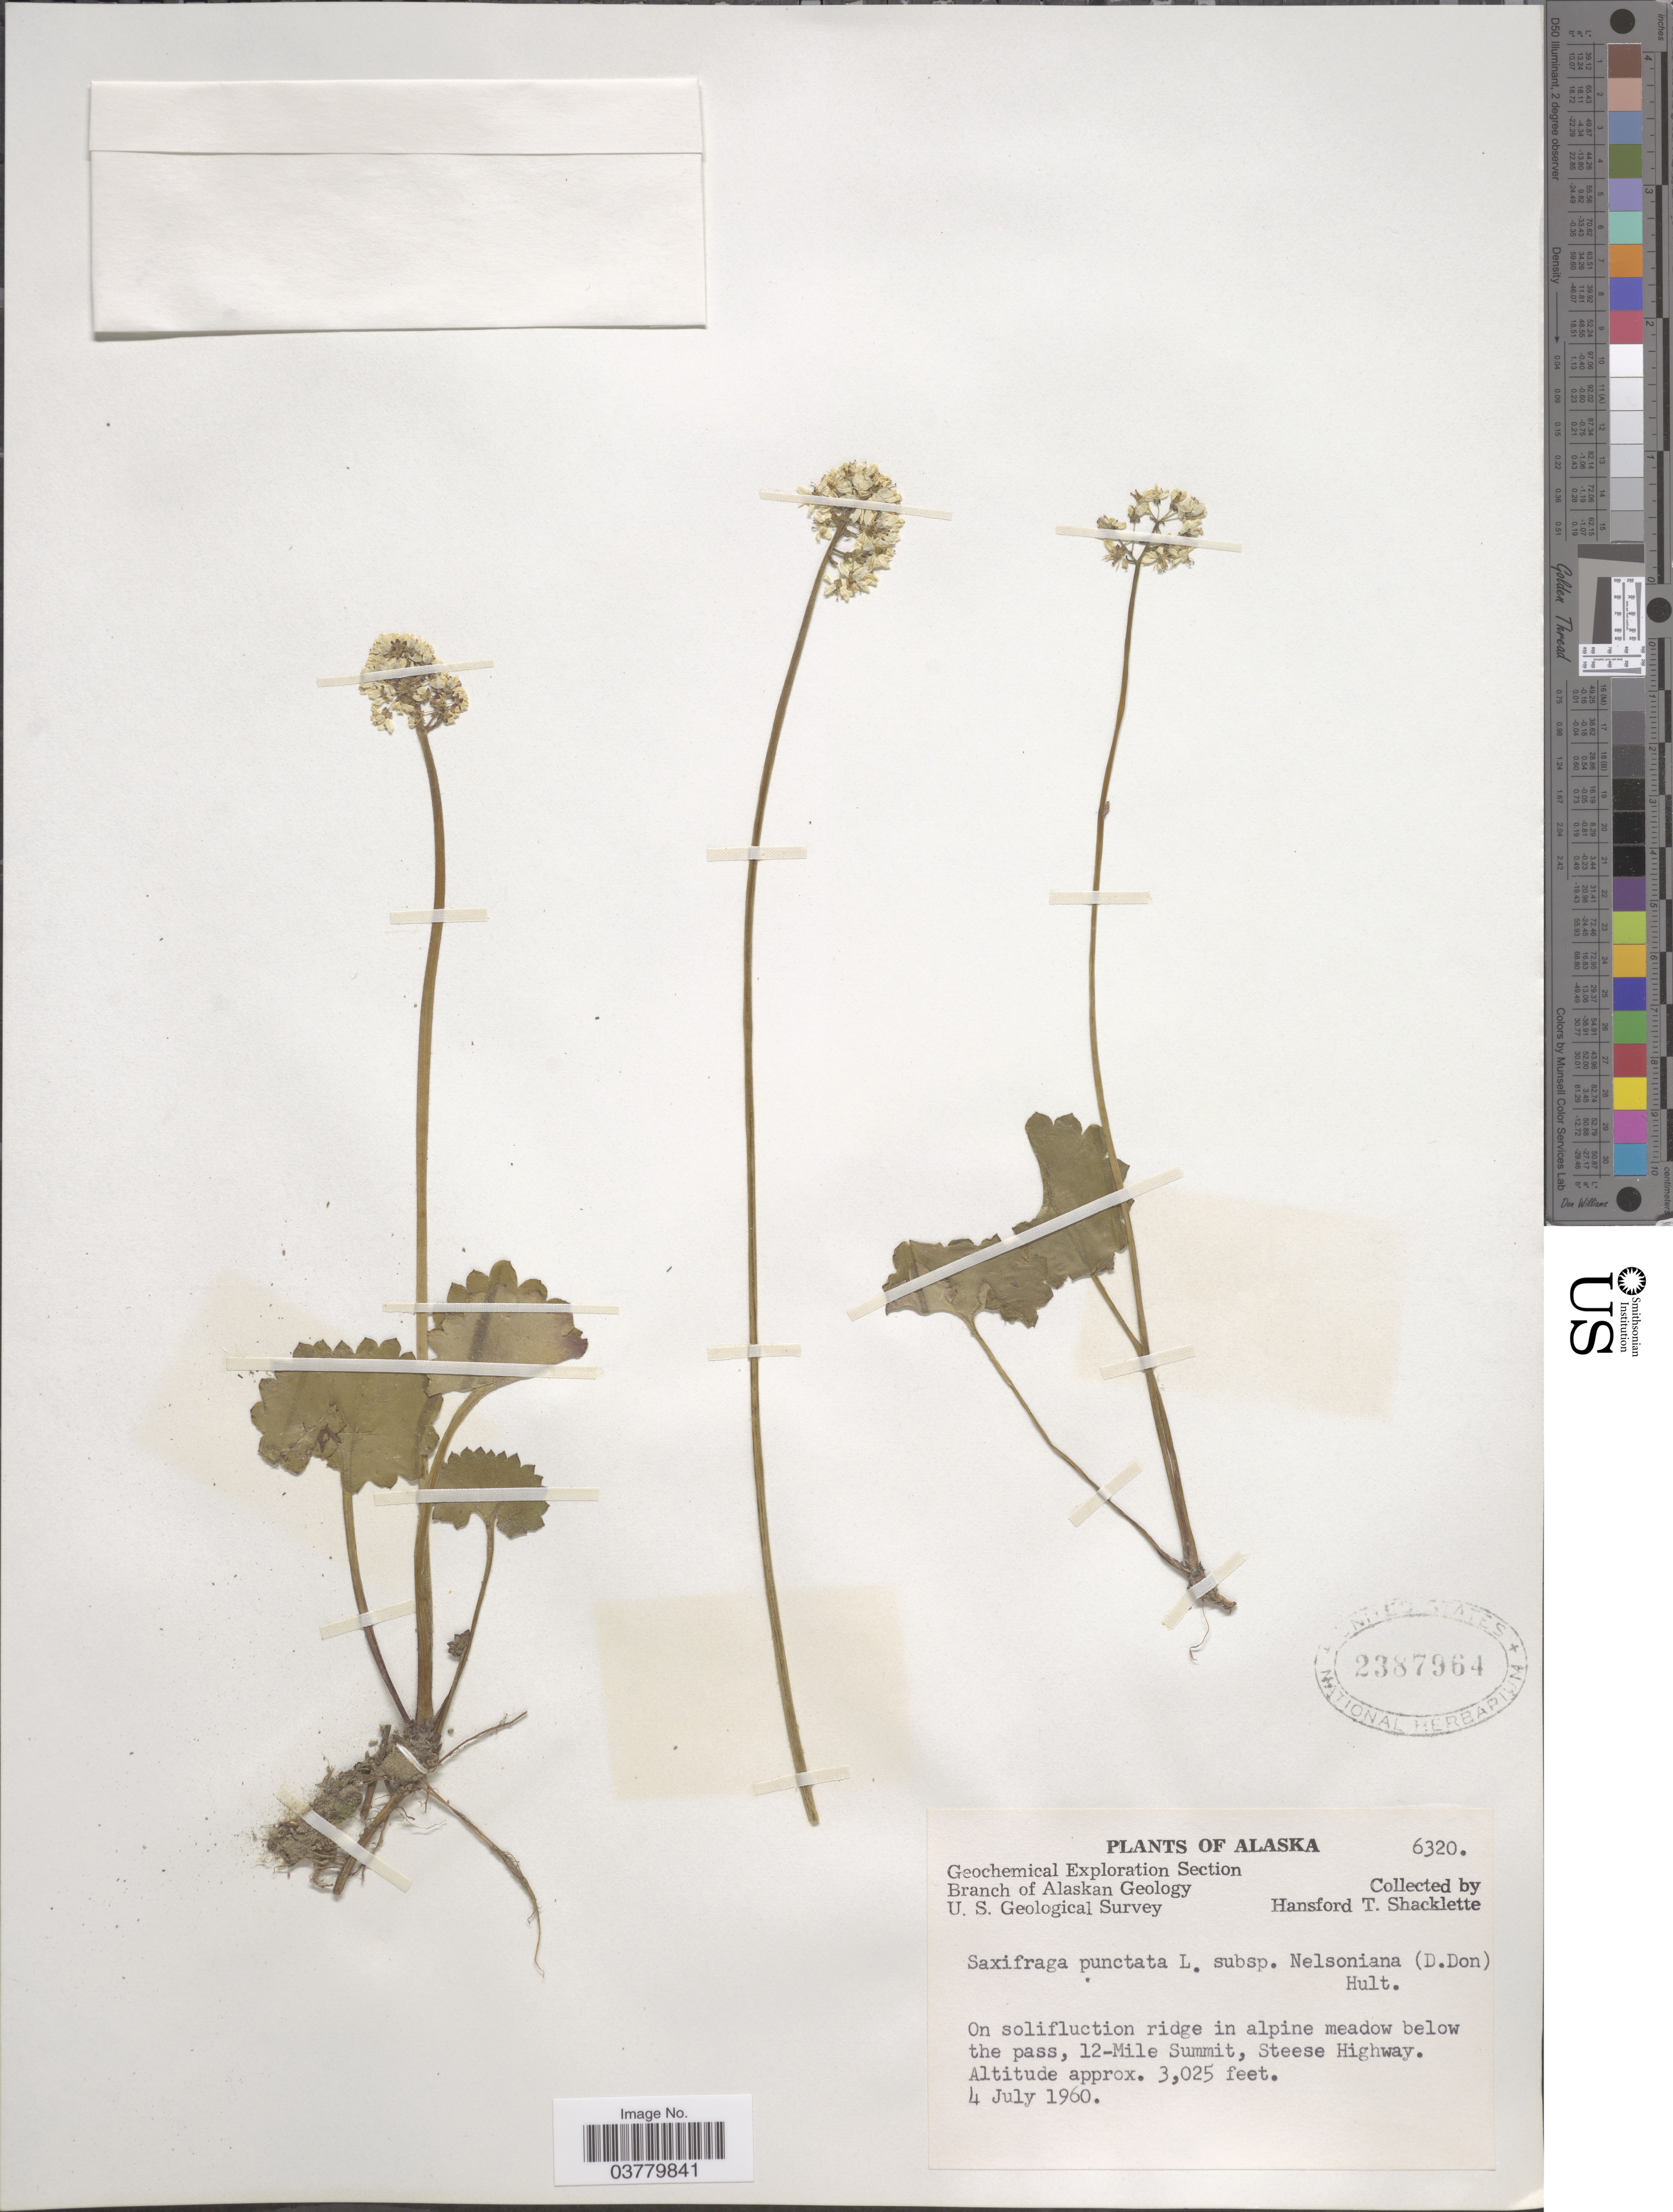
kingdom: Plantae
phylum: Tracheophyta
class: Magnoliopsida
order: Saxifragales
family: Saxifragaceae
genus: Micranthes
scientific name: Micranthes nelsoniana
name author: (D. Don) Small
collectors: H. Shacklette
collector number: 6320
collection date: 1960-07-04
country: United States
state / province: Alaska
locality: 12-Mile Summit, Steese Highway.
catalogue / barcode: US 2387964